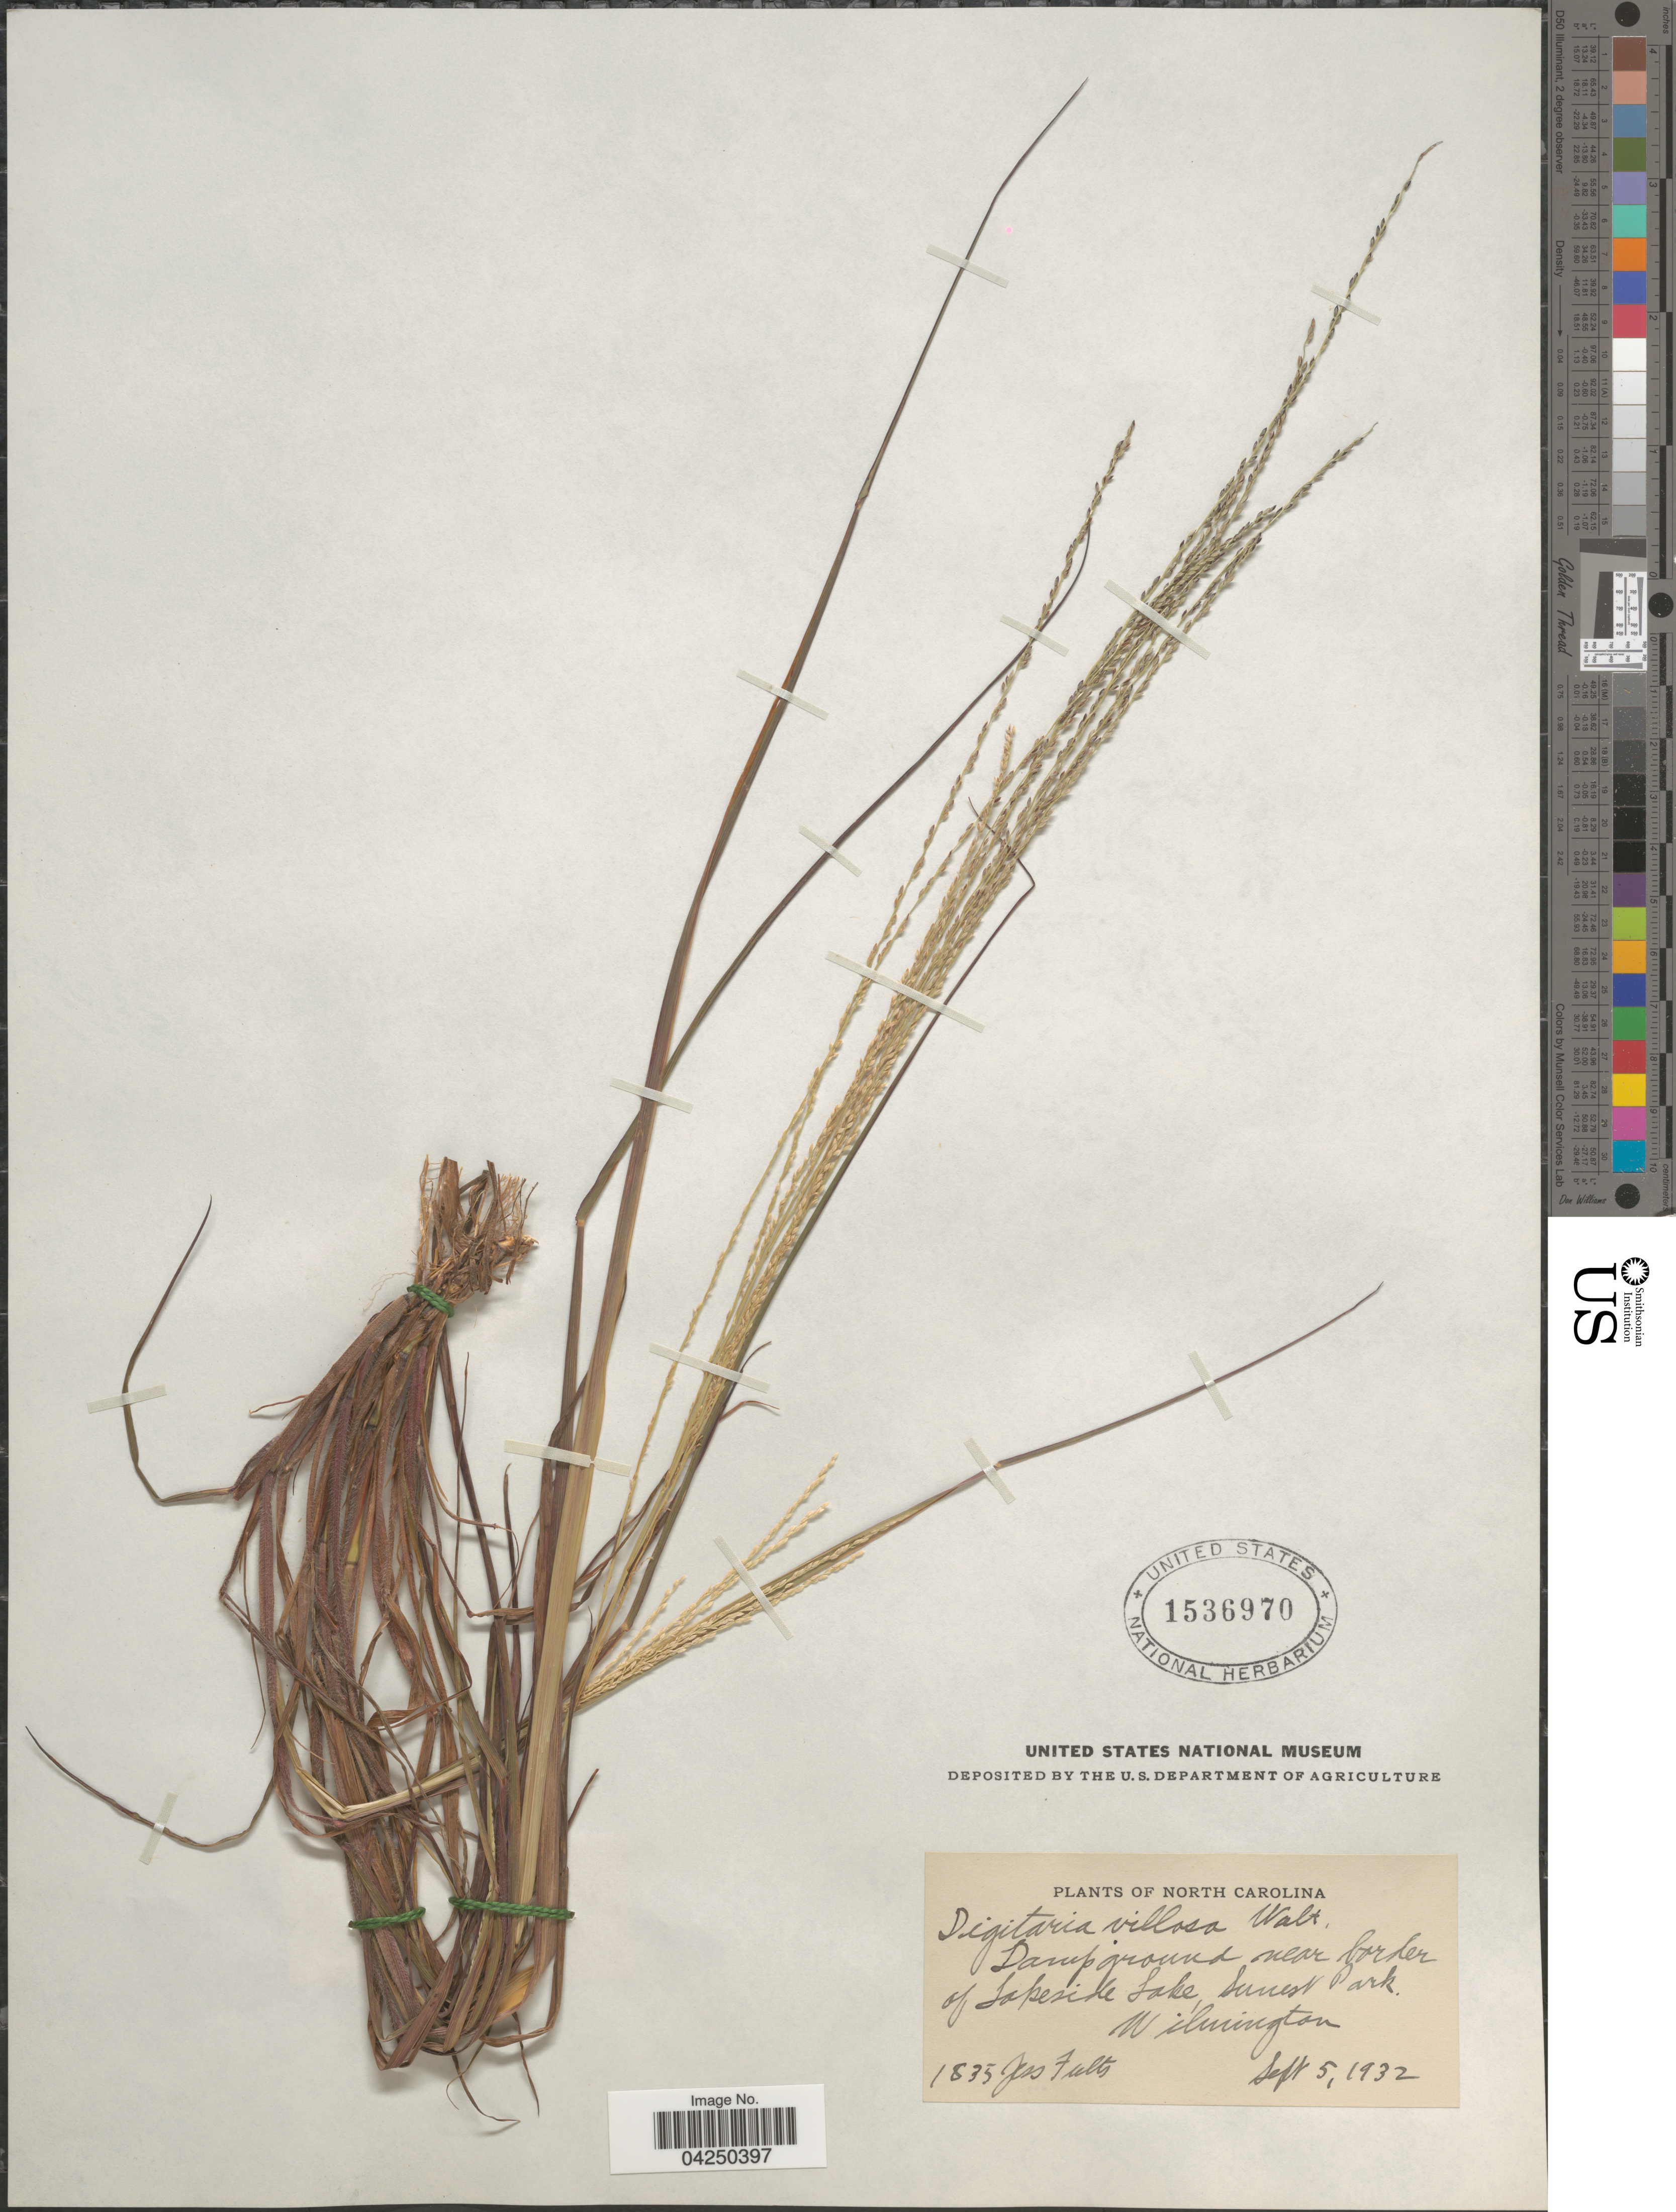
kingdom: Plantae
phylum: Tracheophyta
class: Liliopsida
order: Poales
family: Poaceae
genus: Digitaria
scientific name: Digitaria villosa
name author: (Walter) Pers.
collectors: J. Fults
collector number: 1835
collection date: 1932-09-05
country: United States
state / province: North Carolina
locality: Damp ground near border of Lakeside Lake, Sunset Park. Wilmington.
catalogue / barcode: US 1536970